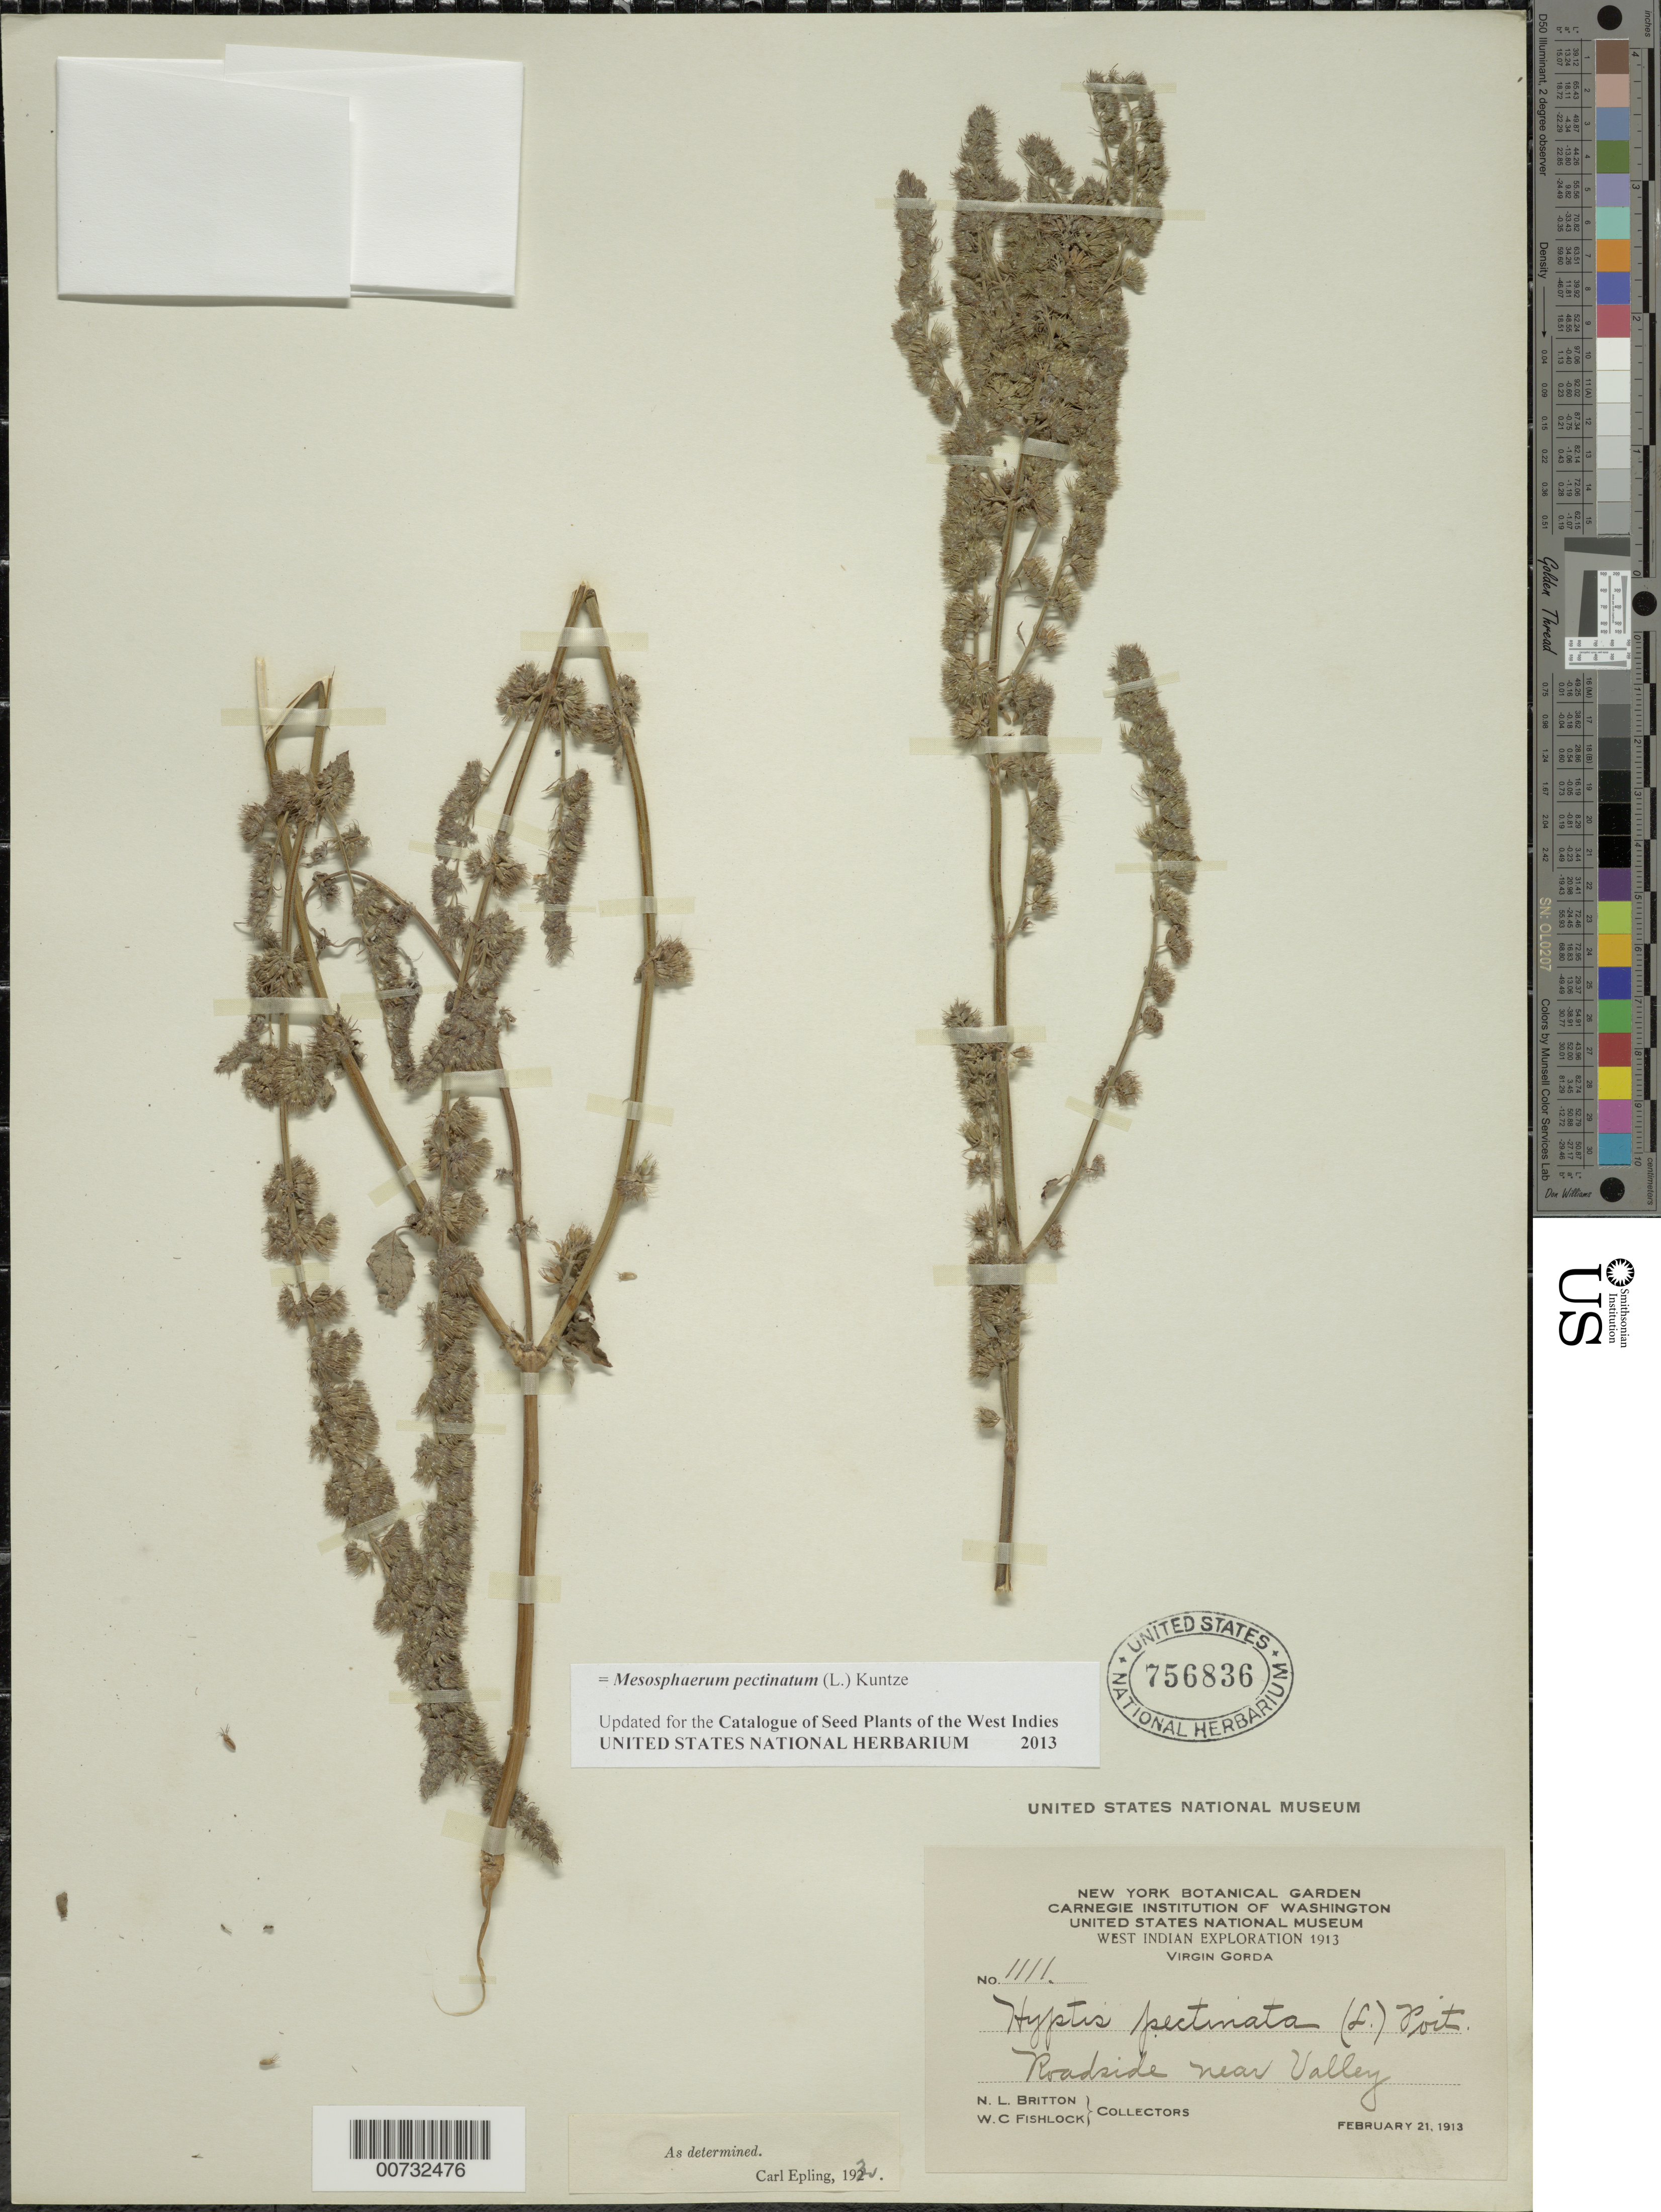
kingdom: Plantae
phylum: Tracheophyta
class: Magnoliopsida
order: Lamiales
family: Lamiaceae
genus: Mesosphaerum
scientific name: Mesosphaerum pectinatum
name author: (L.) Kuntze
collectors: N. Britton & W. Fishlock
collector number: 1111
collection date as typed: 21 Feb 1913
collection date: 1913-02-21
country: British Virgin Islands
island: Virgin Gorda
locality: Valley, Virgin Gorda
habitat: Roadside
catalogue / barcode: US 756836